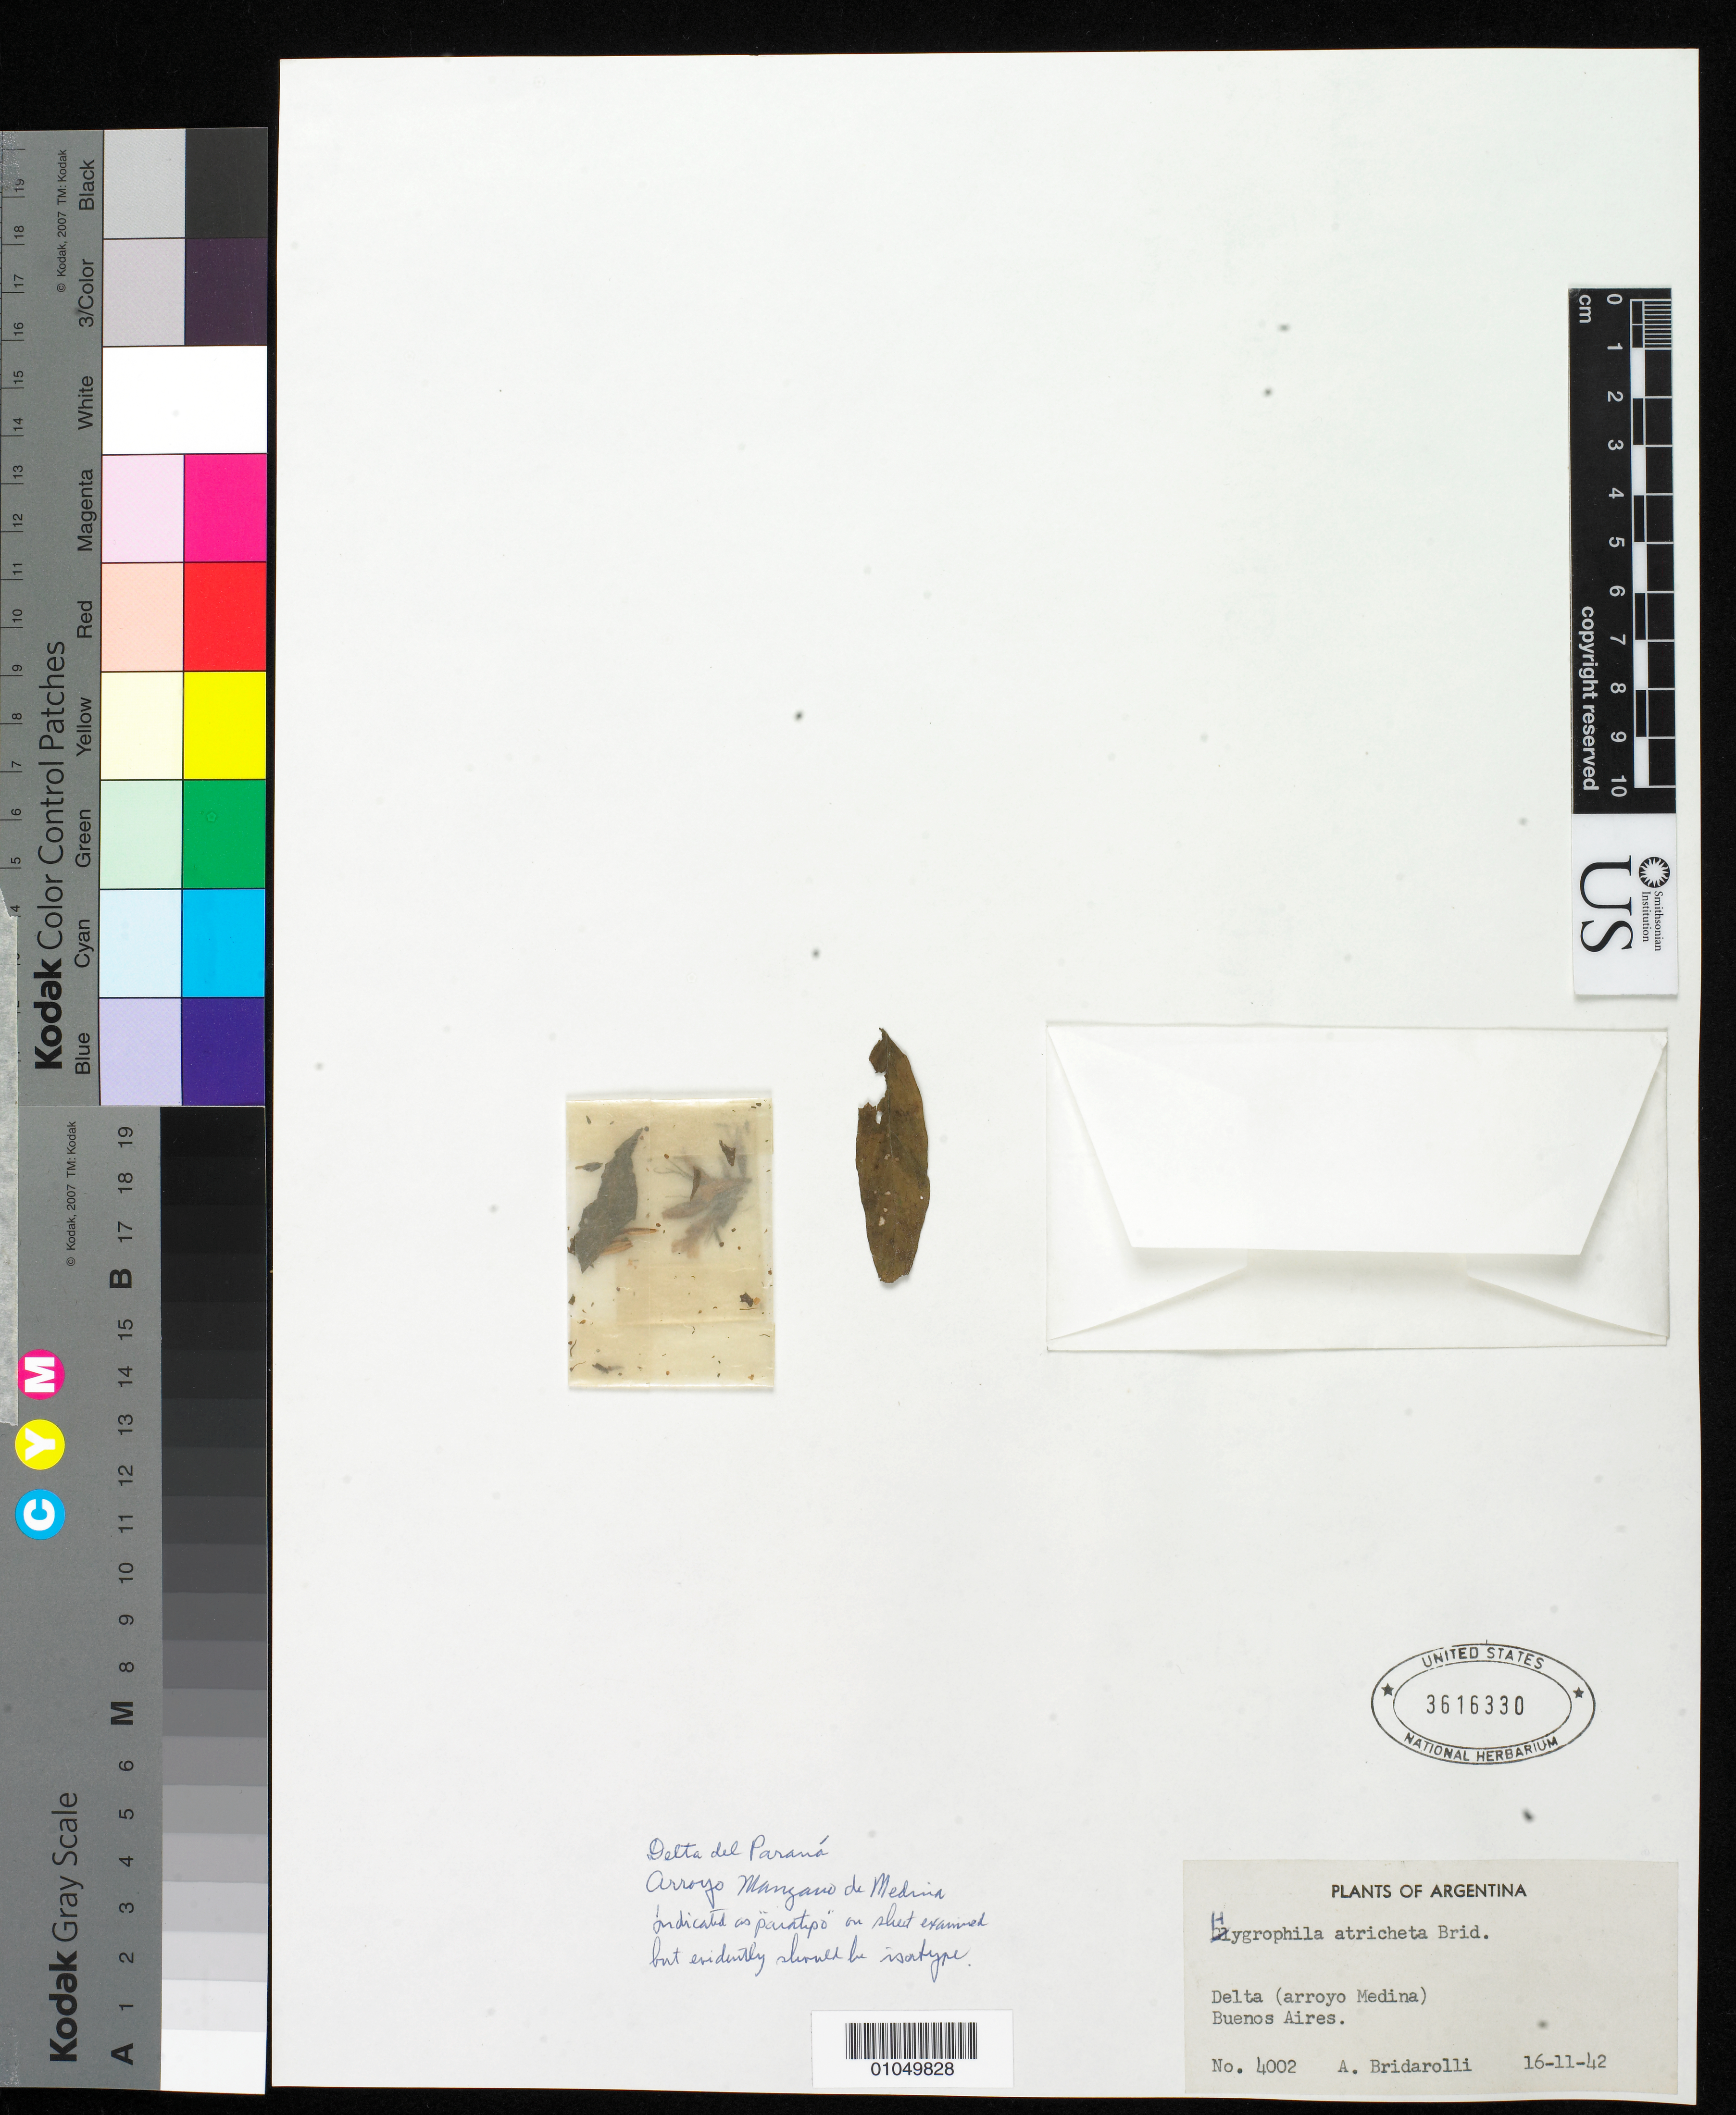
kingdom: Plantae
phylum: Tracheophyta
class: Magnoliopsida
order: Lamiales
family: Acanthaceae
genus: Hygrophila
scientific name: Hygrophila atricheta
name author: Bridar.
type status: Isotype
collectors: A. Bridarolli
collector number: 4002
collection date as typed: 16 Feb 1942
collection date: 1942-02-16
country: Argentina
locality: Delta del Paraná, Arroyo Manzano de Medina.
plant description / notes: Fragmentary material of type specimen [ex holotype?].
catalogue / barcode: US 3616330